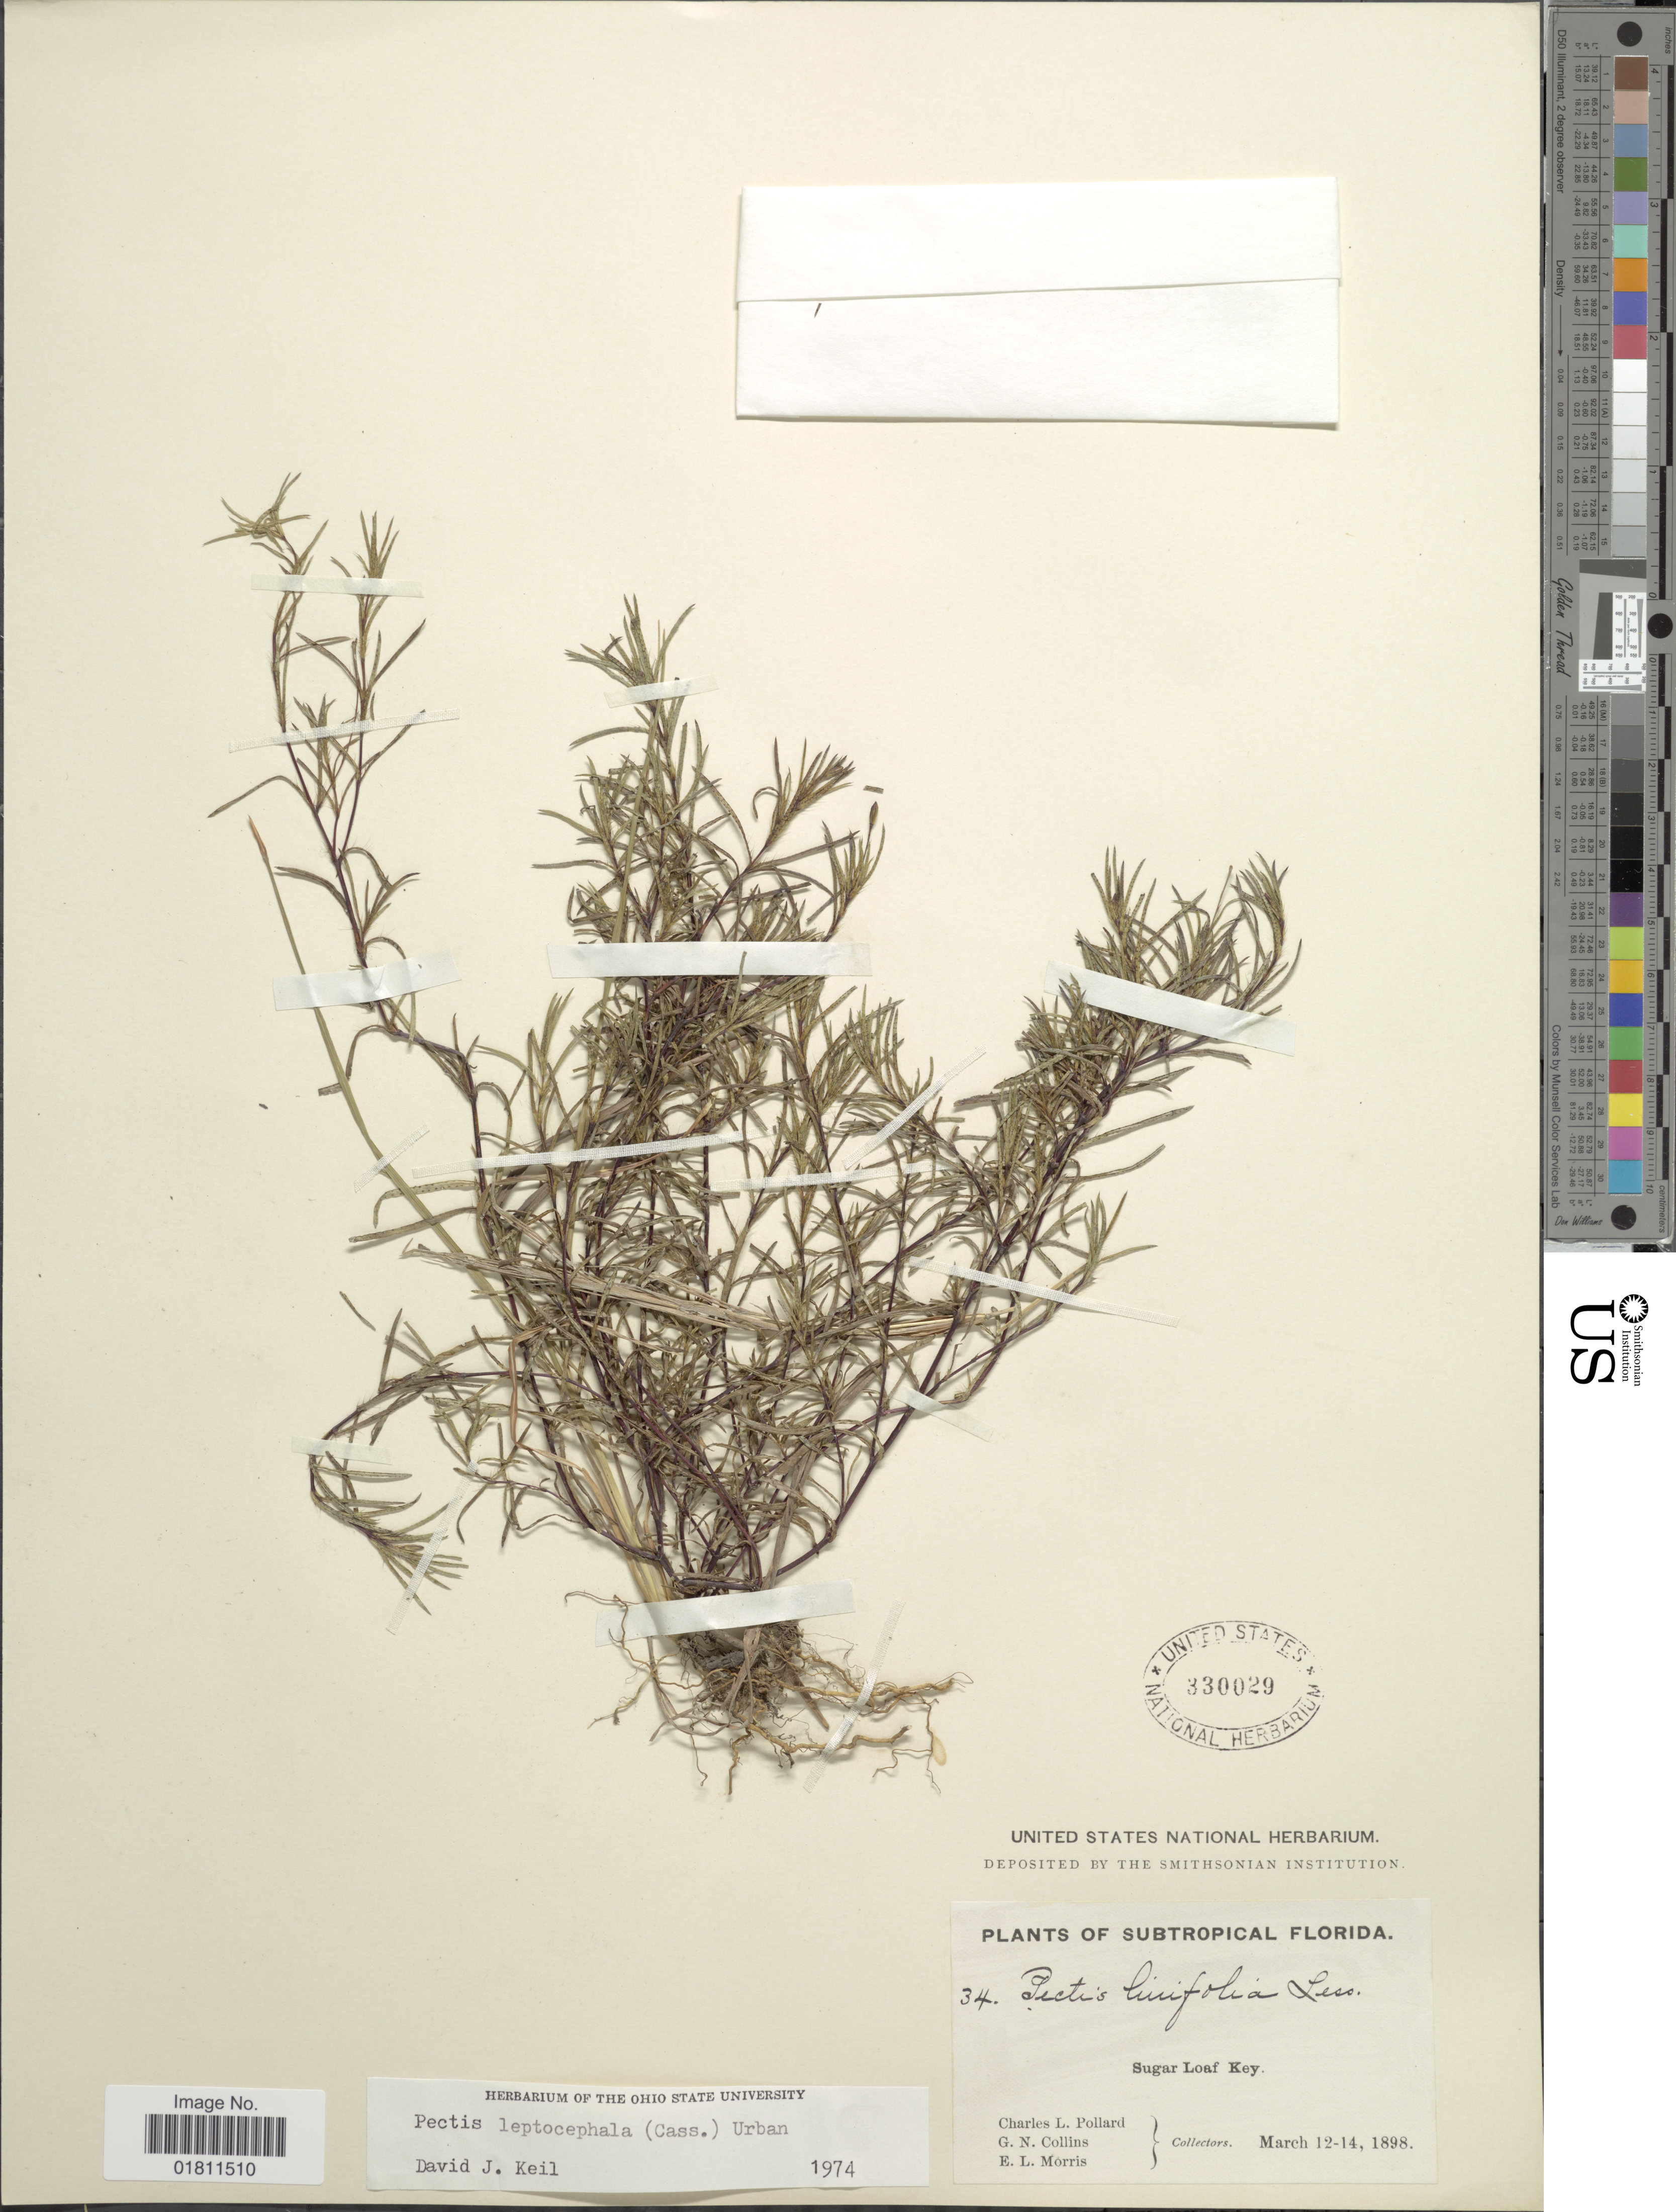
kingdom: Plantae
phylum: Tracheophyta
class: Magnoliopsida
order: Asterales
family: Asteraceae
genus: Pectis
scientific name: Pectis leptocephala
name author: (Cass.) Urb.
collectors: C. L. Pollard, G. Collins & E. Morris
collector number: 34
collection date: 1898-03-12/1898-03-14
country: United States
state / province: Florida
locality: Subtropical Florida. Sugar Loaf Key.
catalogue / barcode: US 330029